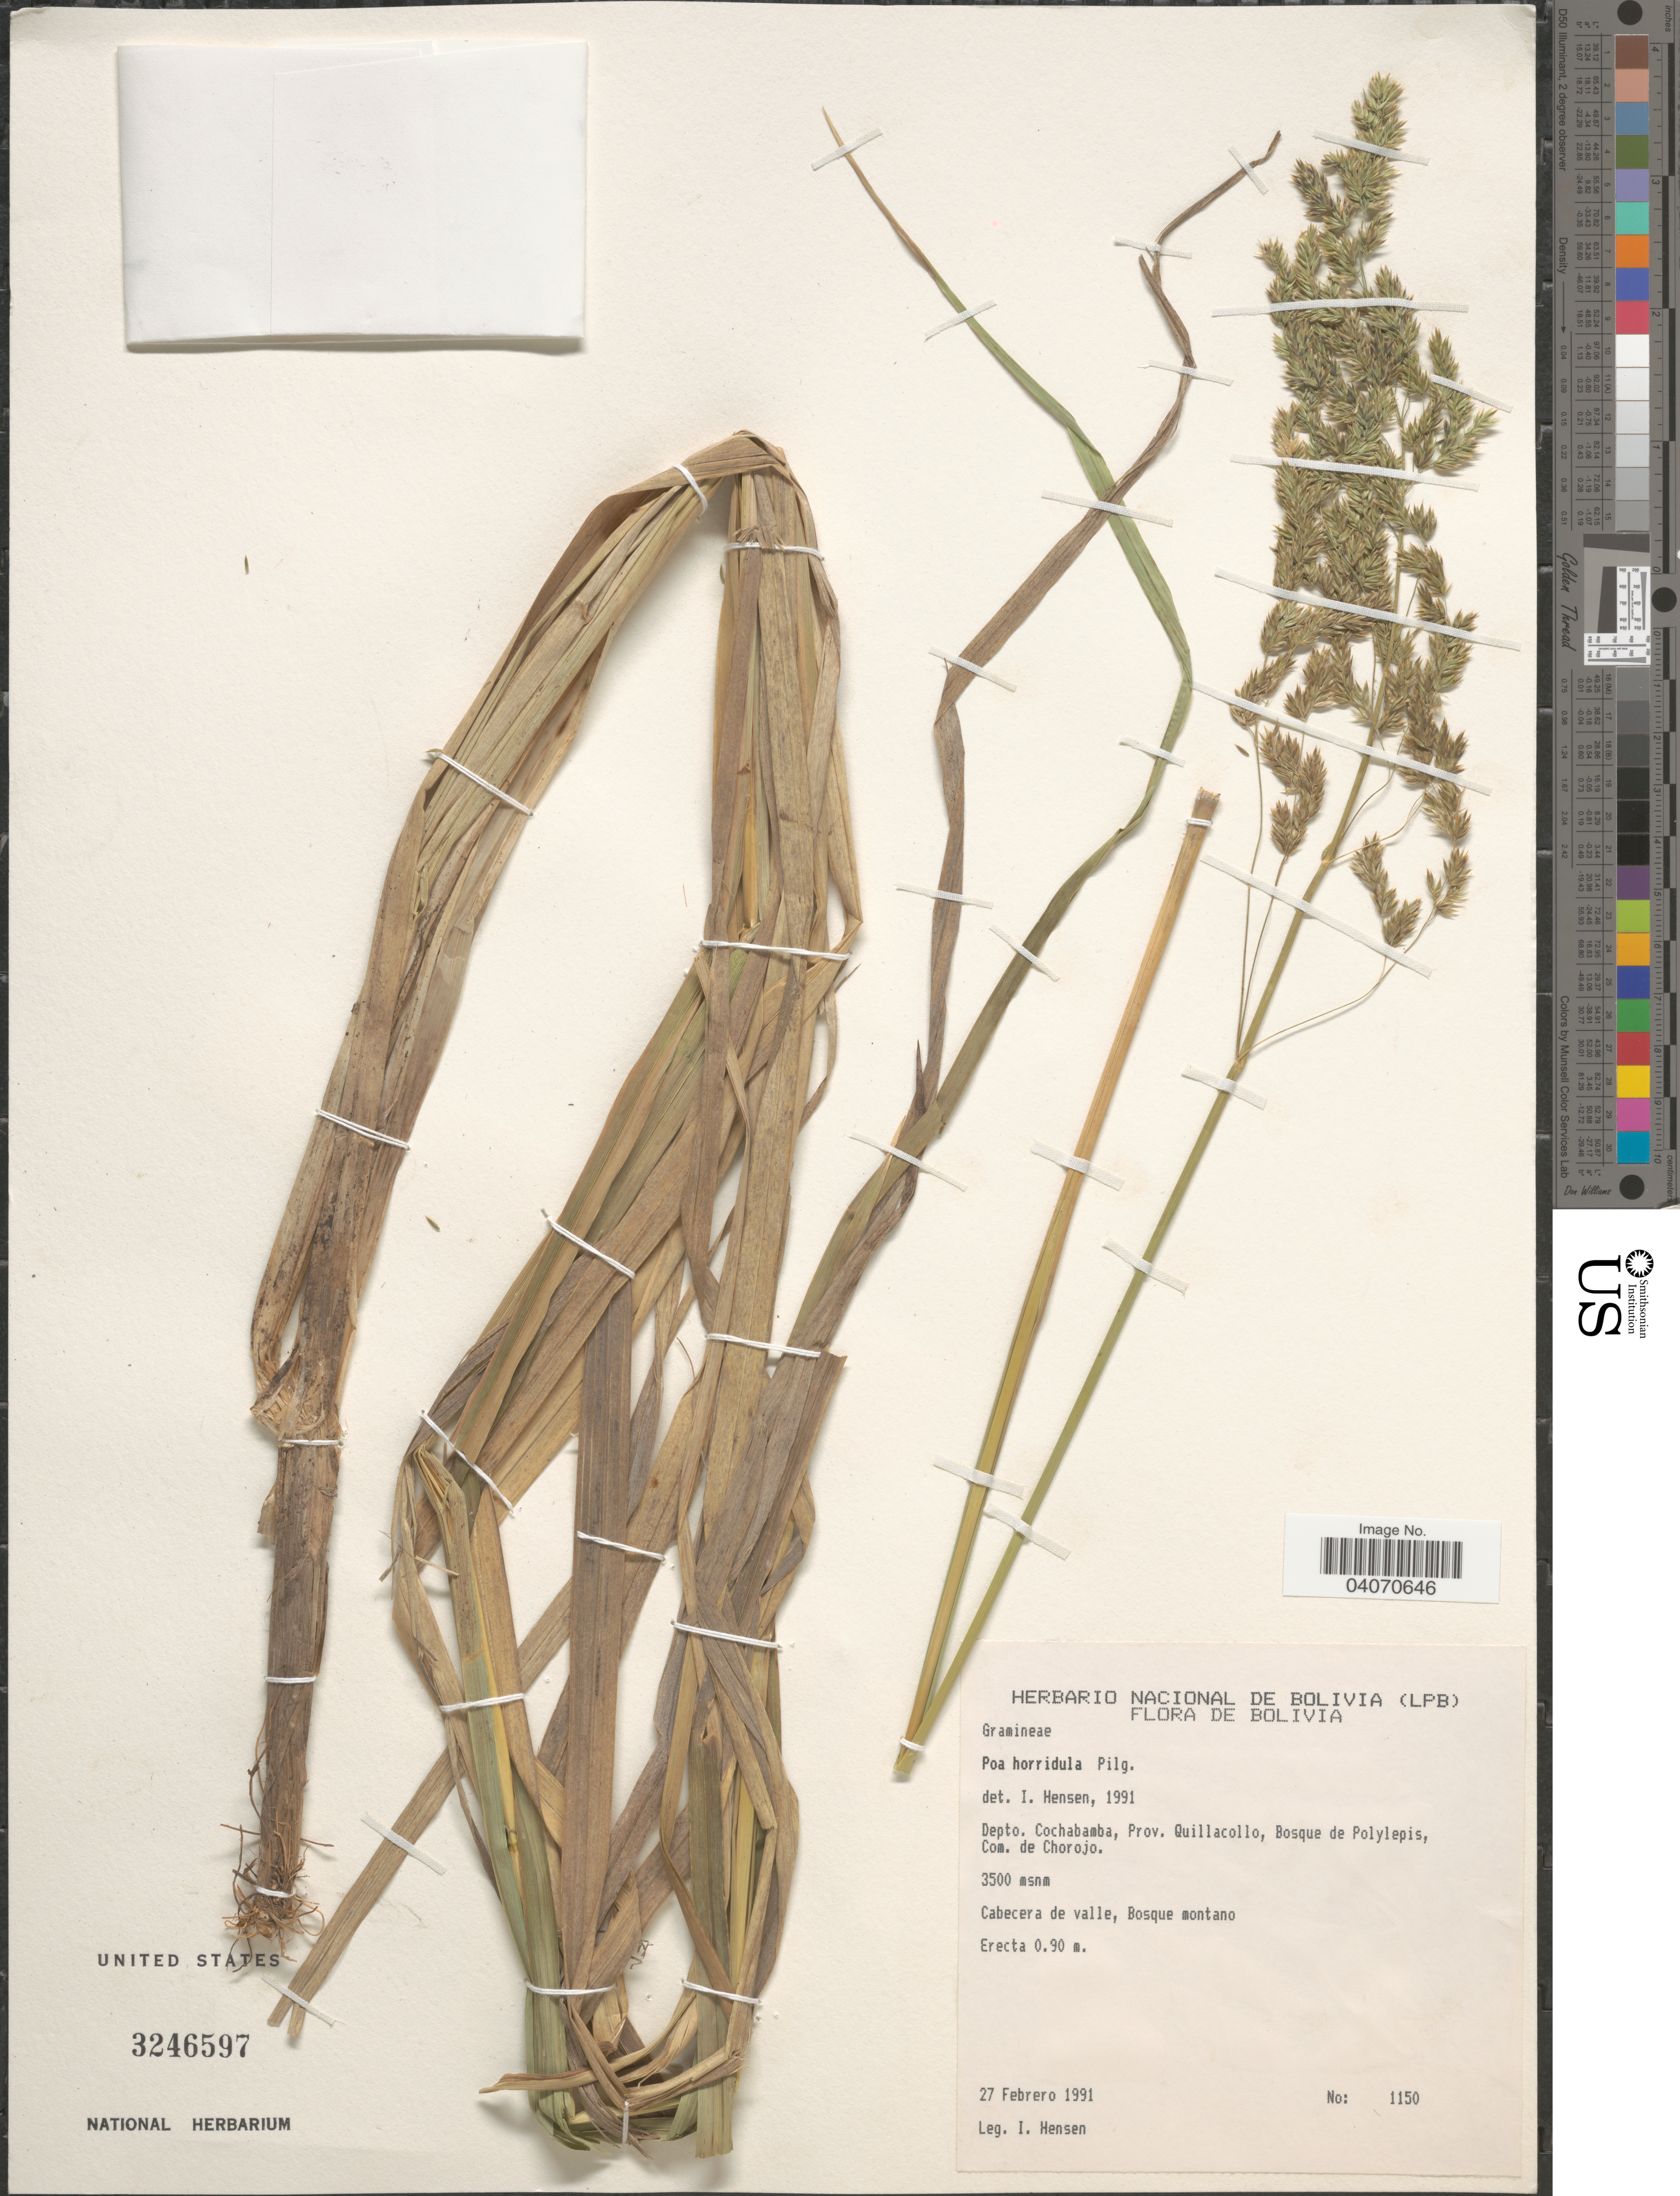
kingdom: Plantae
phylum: Tracheophyta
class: Liliopsida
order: Poales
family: Poaceae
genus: Poa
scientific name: Poa horridula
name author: Pilg.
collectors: I. Hensen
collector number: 1150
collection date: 1991-02-27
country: Bolivia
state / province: Cochabamba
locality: Depto. Cochabamba, Prov. Quillacollo, Bosque de Polylepis, Com. de Chorojo.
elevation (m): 3500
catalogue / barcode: US 3246597